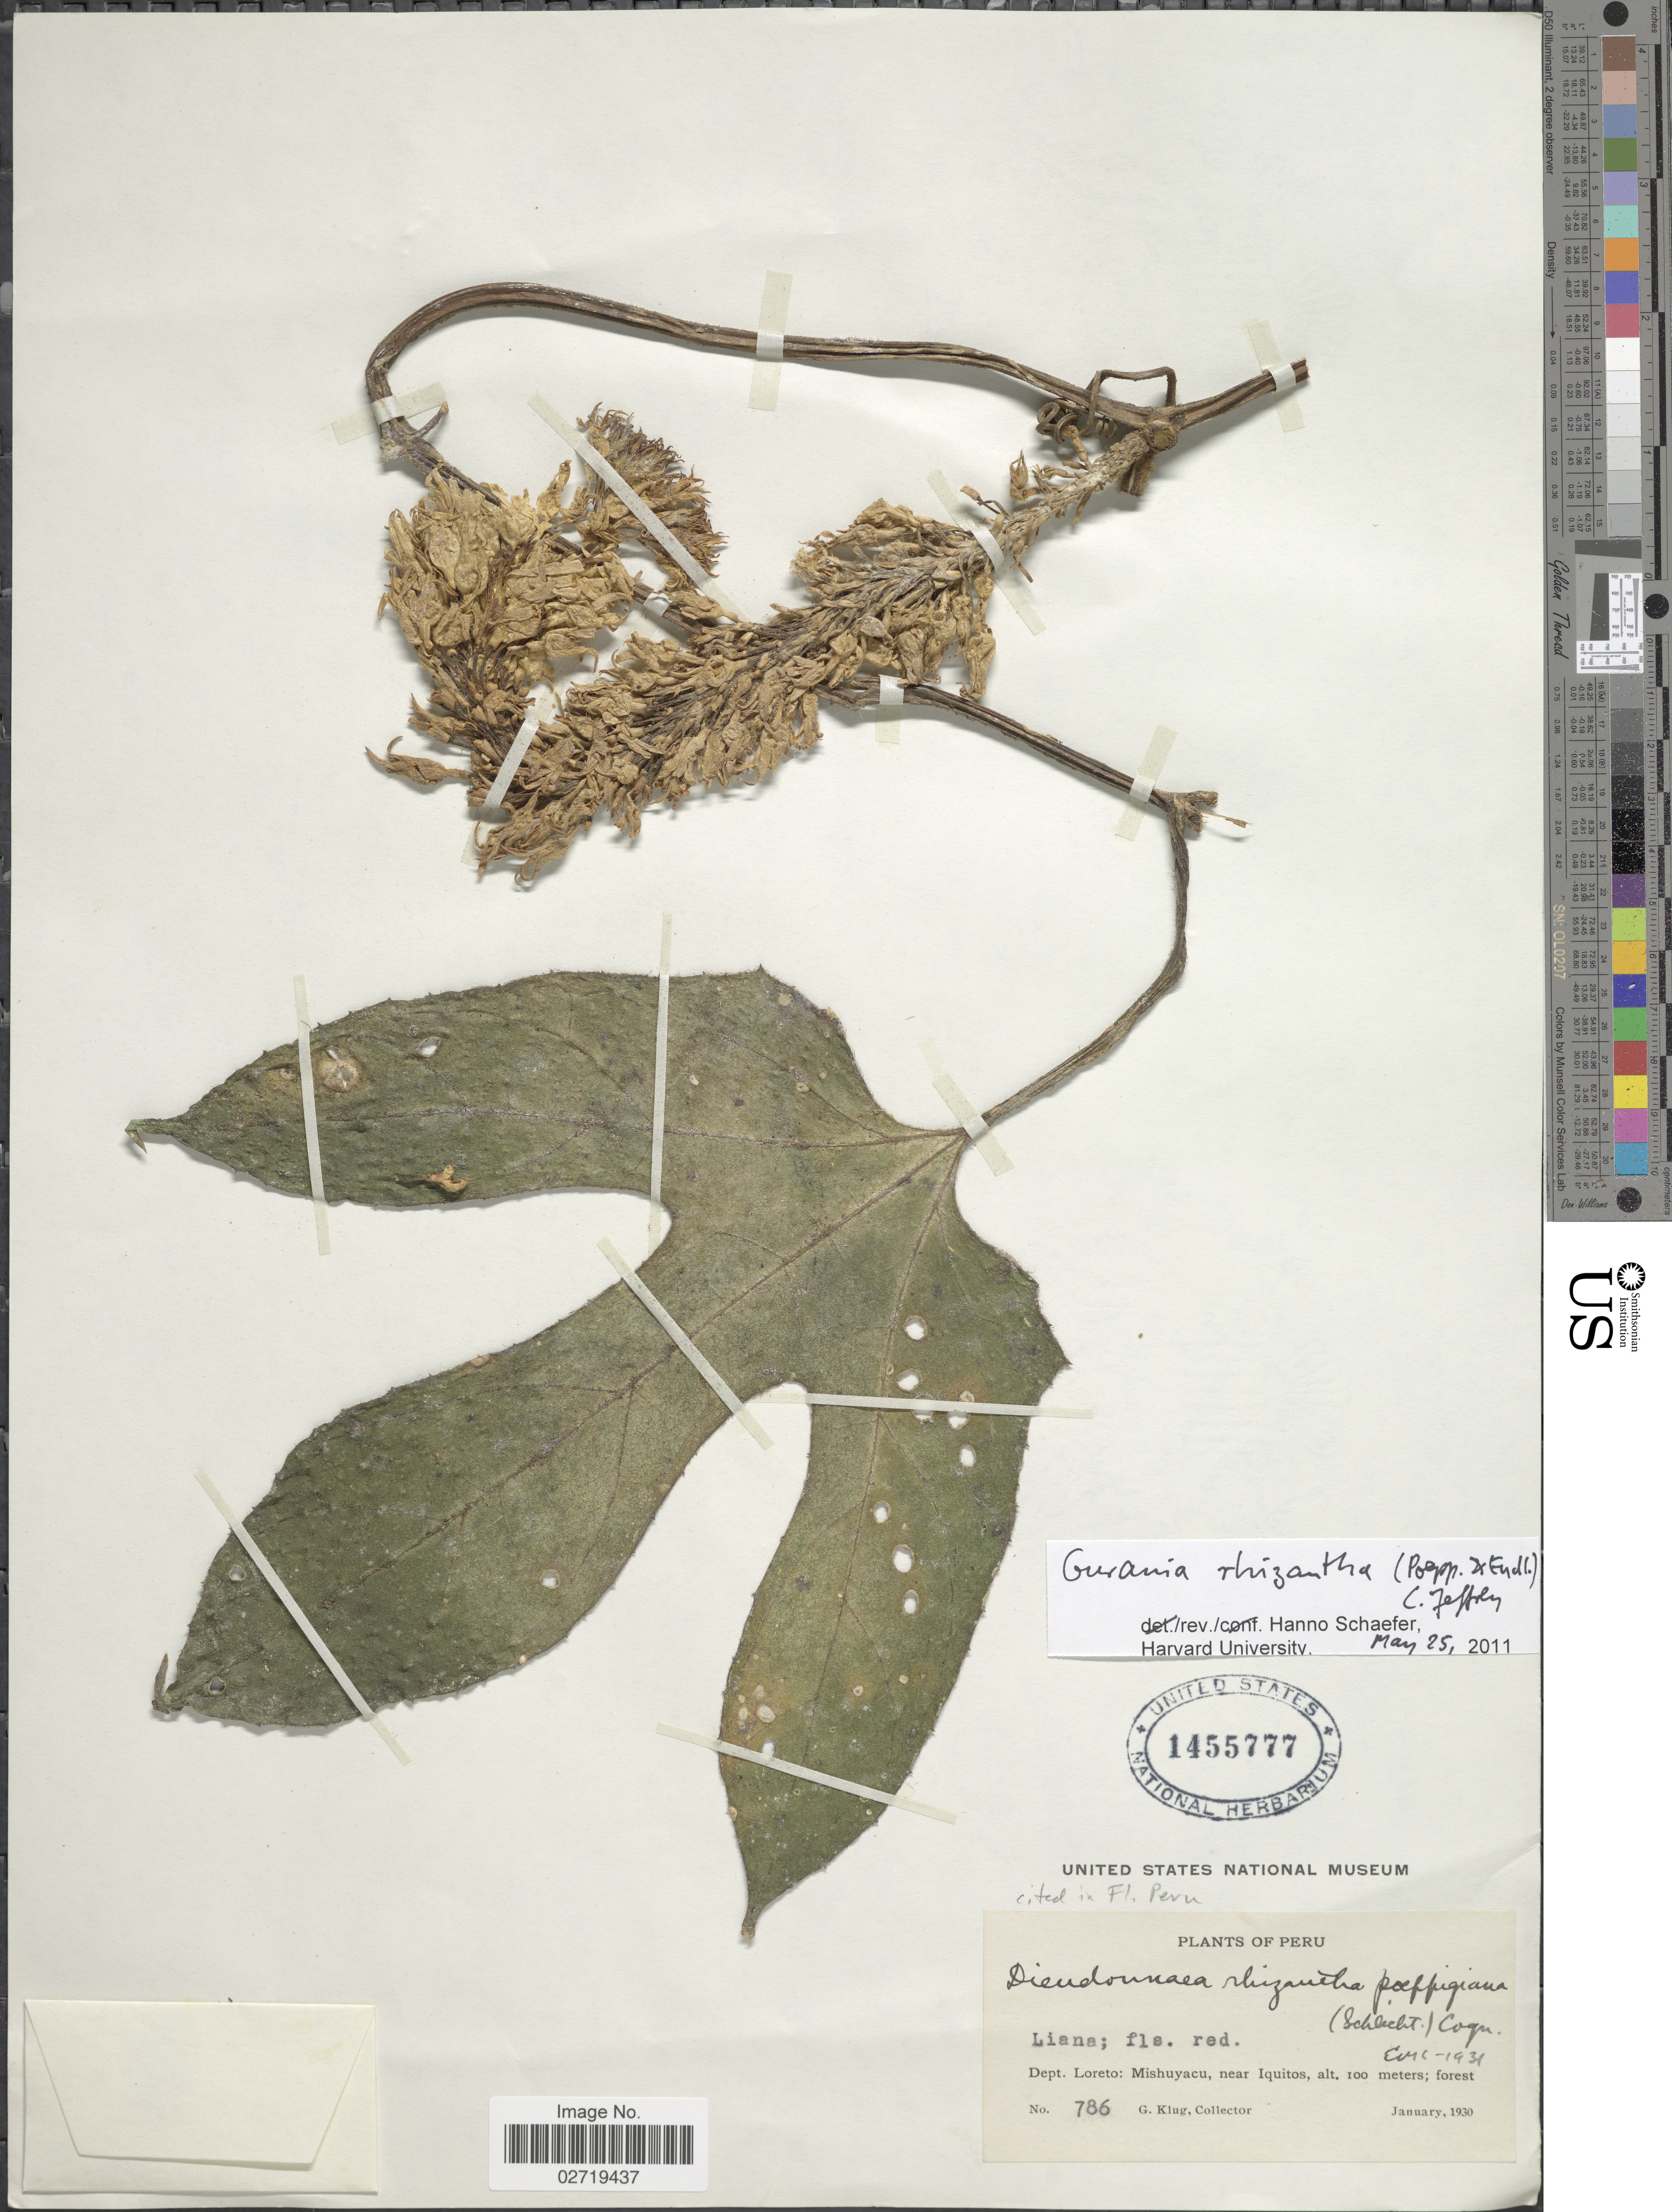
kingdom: Plantae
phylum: Tracheophyta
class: Magnoliopsida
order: Cucurbitales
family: Cucurbitaceae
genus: Gurania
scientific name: Gurania rhizantha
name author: (Poepp. & Endl.) C. Jeffrey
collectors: G. Klug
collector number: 786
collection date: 1930-01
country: Peru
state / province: Loreto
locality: Dept. Loreto: Mishuyacu, near Iquitos; forest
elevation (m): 100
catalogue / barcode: US 1455777